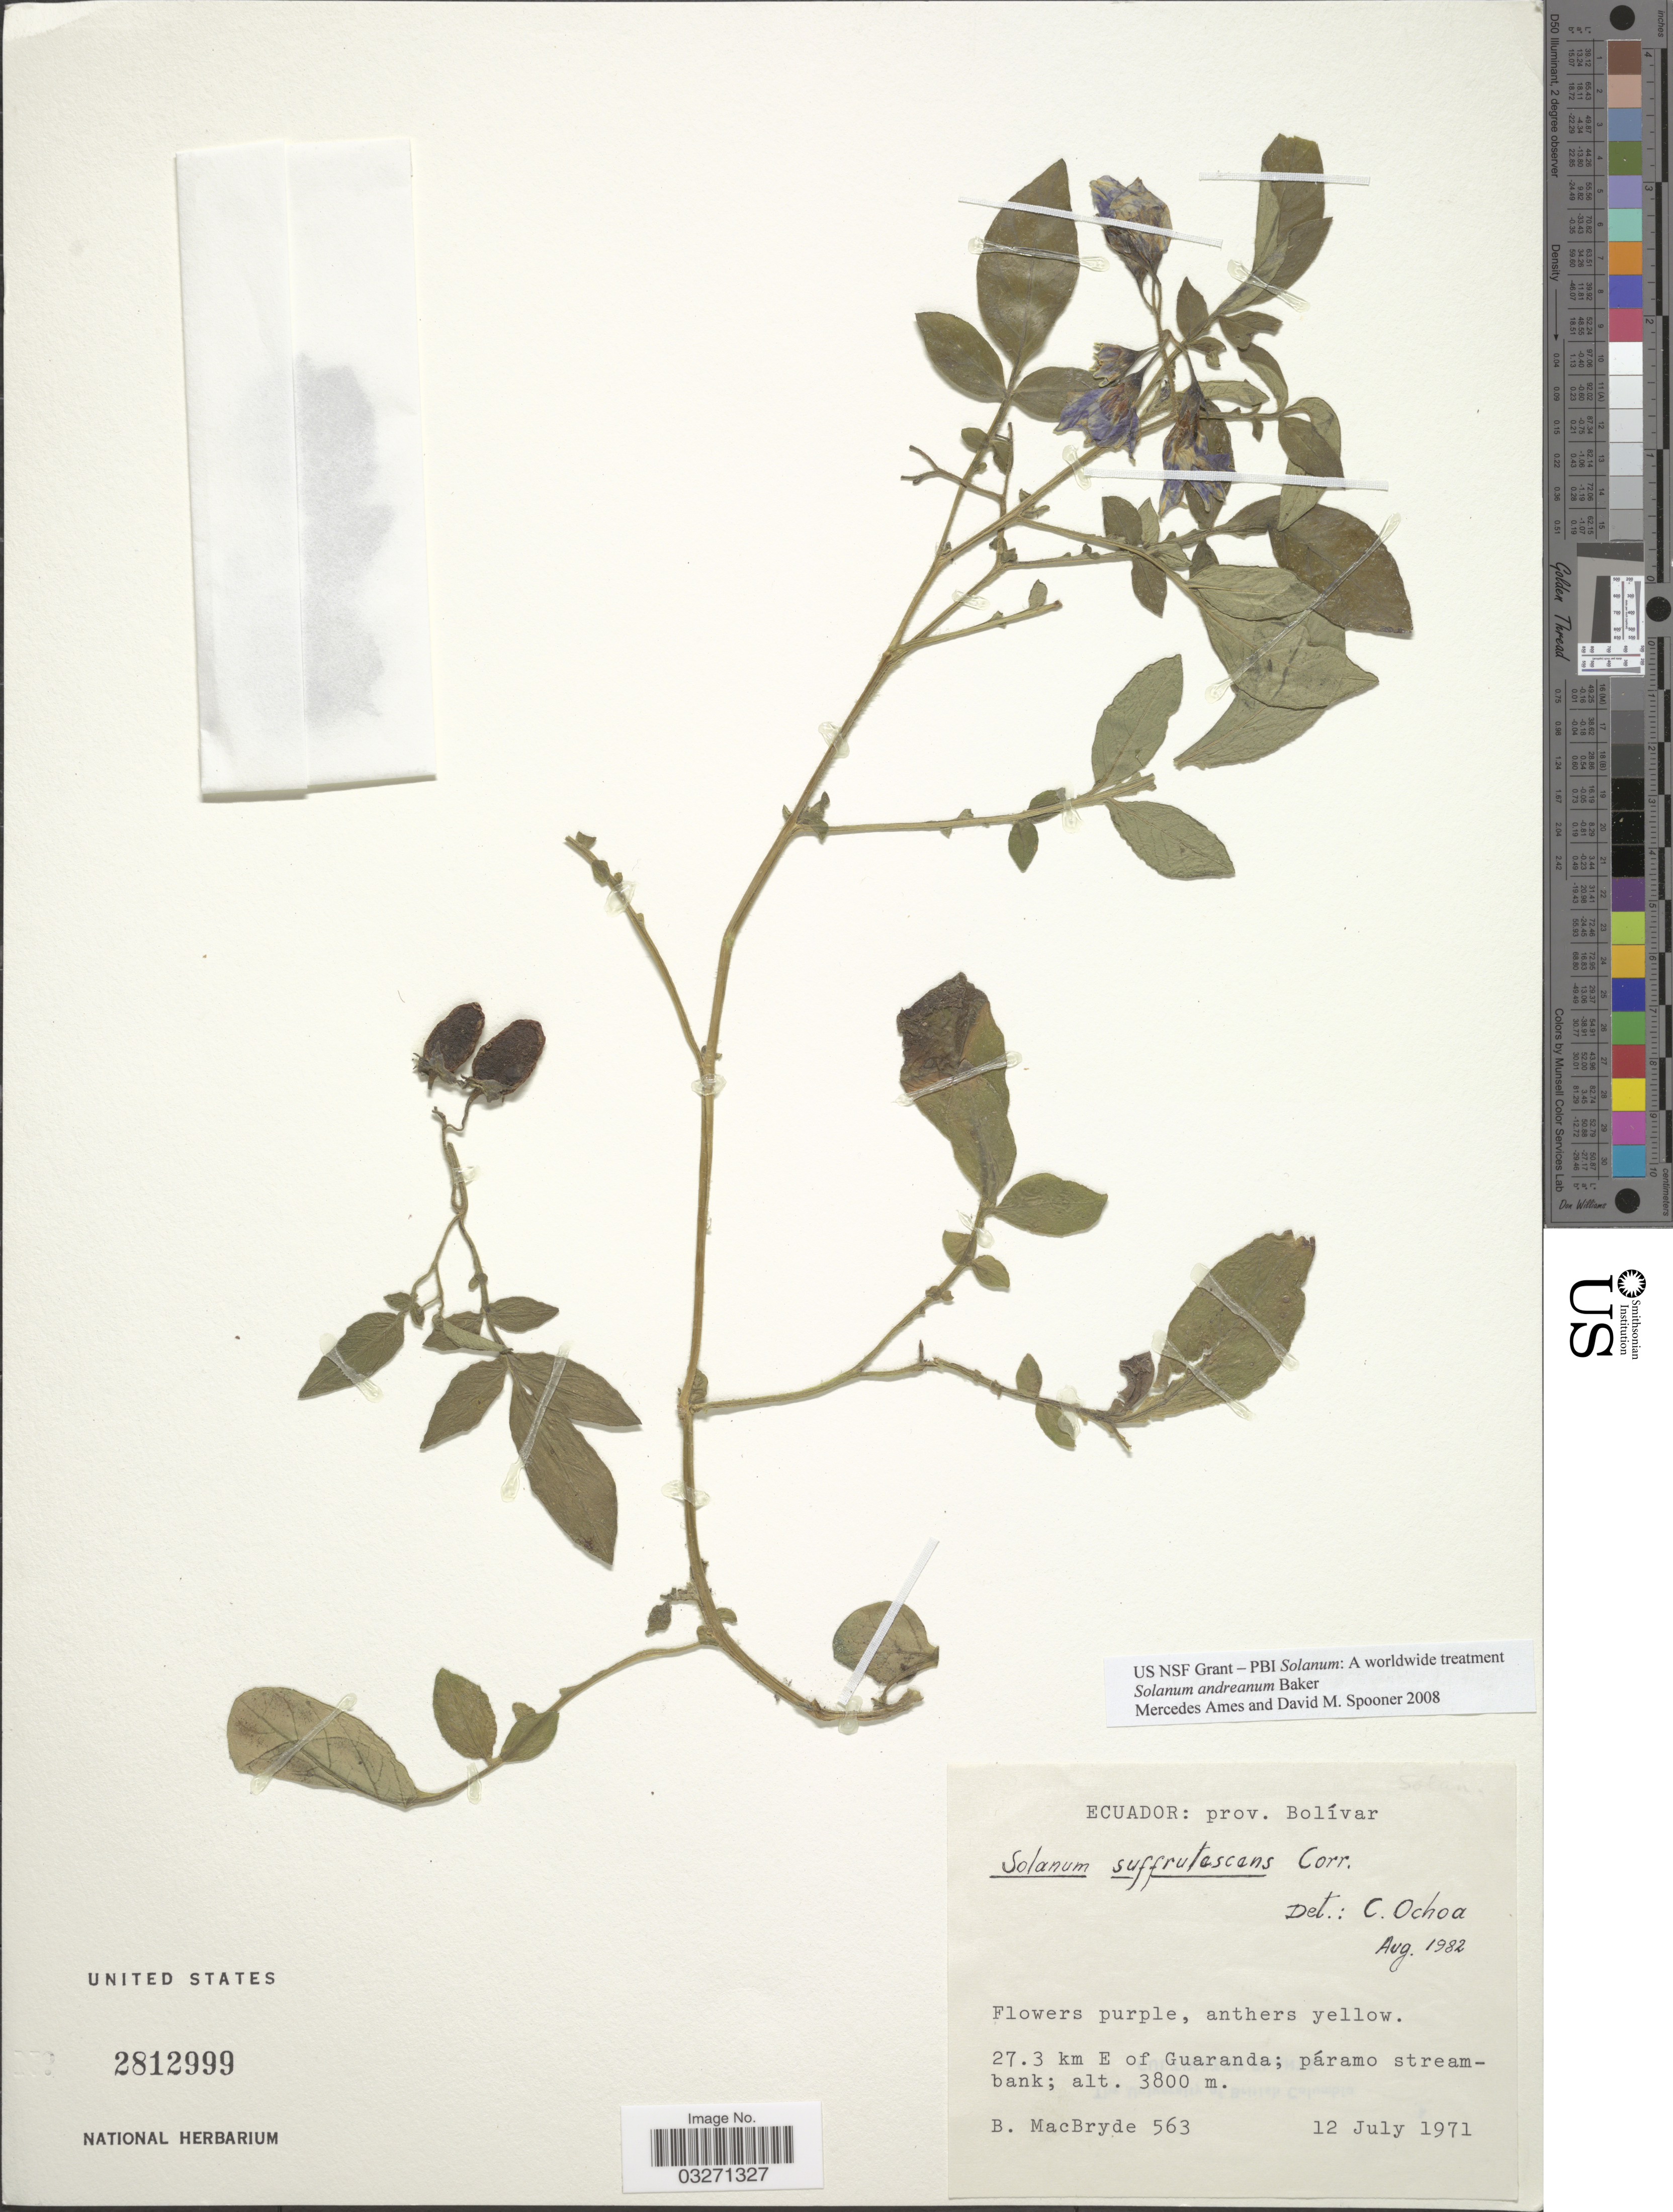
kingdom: Plantae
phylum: Tracheophyta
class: Magnoliopsida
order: Solanales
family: Solanaceae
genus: Solanum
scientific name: Solanum andreanum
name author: Baker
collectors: B. MacBryde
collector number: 563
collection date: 1971-07-12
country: Ecuador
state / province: Bolívar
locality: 27.3 km E of Guaranda.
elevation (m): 3800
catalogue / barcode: US 2812999